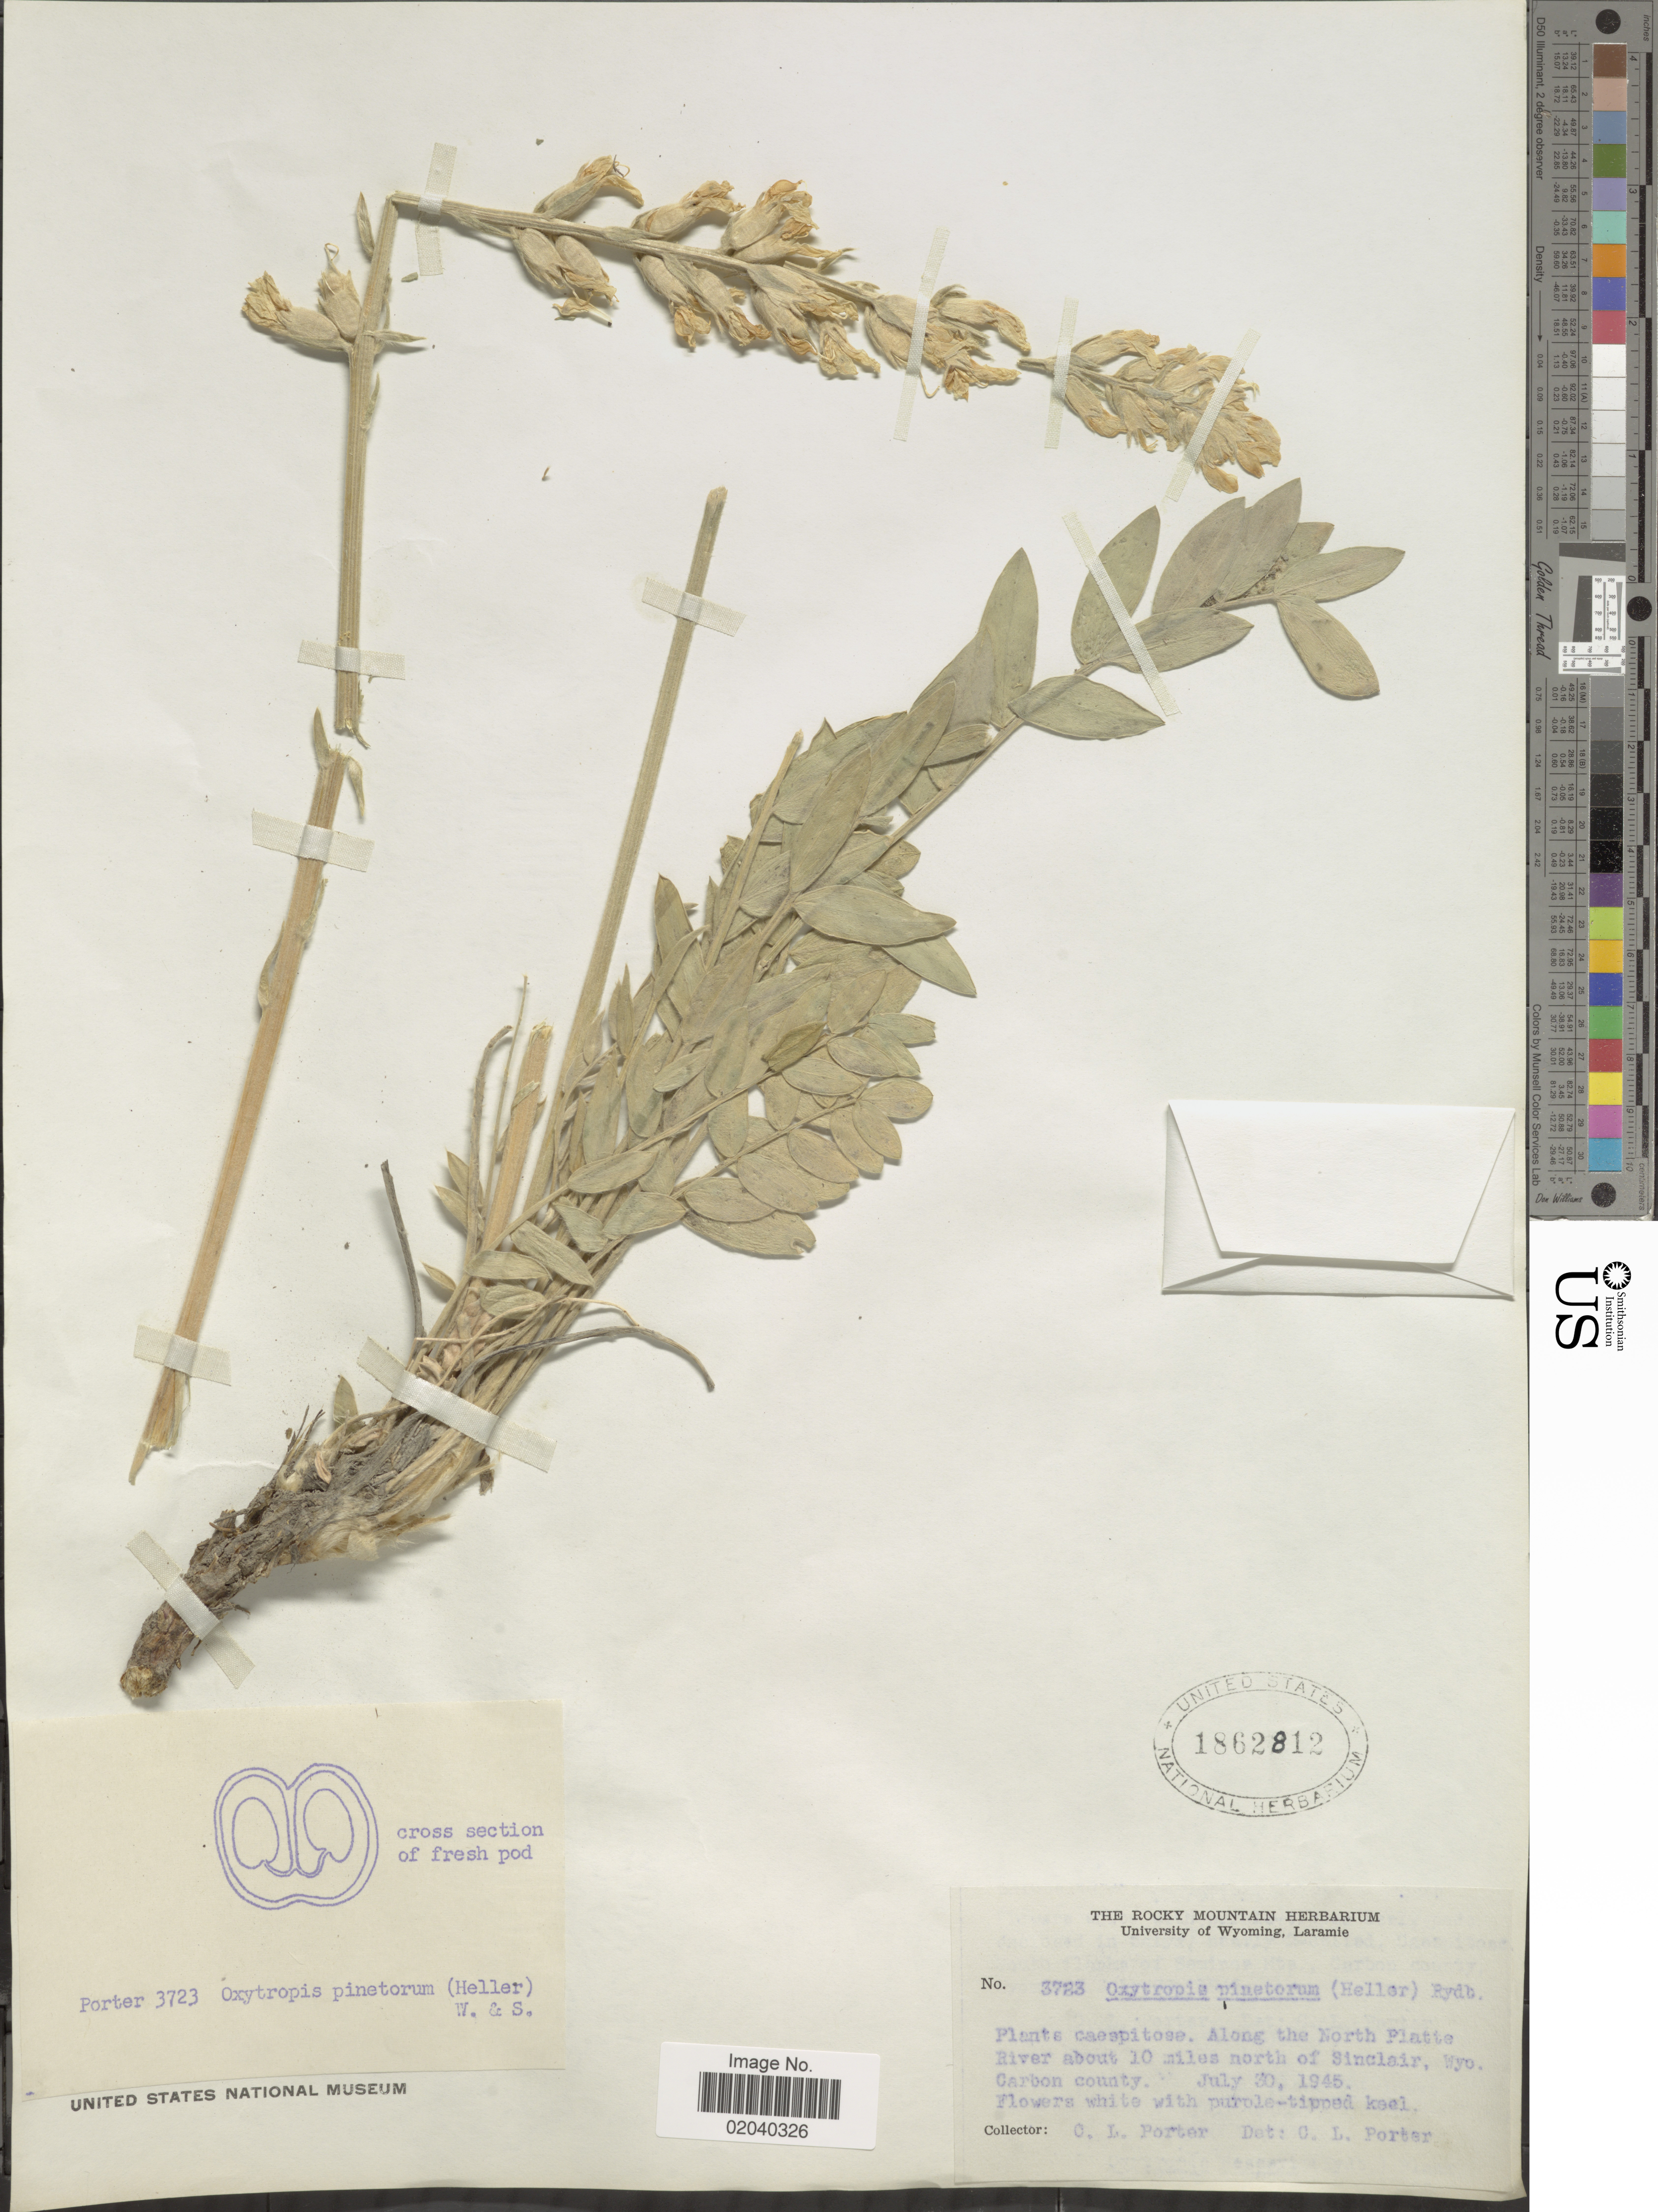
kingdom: Plantae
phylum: Tracheophyta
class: Magnoliopsida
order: Fabales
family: Fabaceae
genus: Oxytropis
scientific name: Oxytropis sericea var. sericea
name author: Nutt.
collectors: C. L. Porter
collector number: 3723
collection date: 1945-07-30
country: United States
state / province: Wyoming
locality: Along the North Platte River about 10 miles north of Sinclair, Wyo. Carbon County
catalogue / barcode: US 1862812